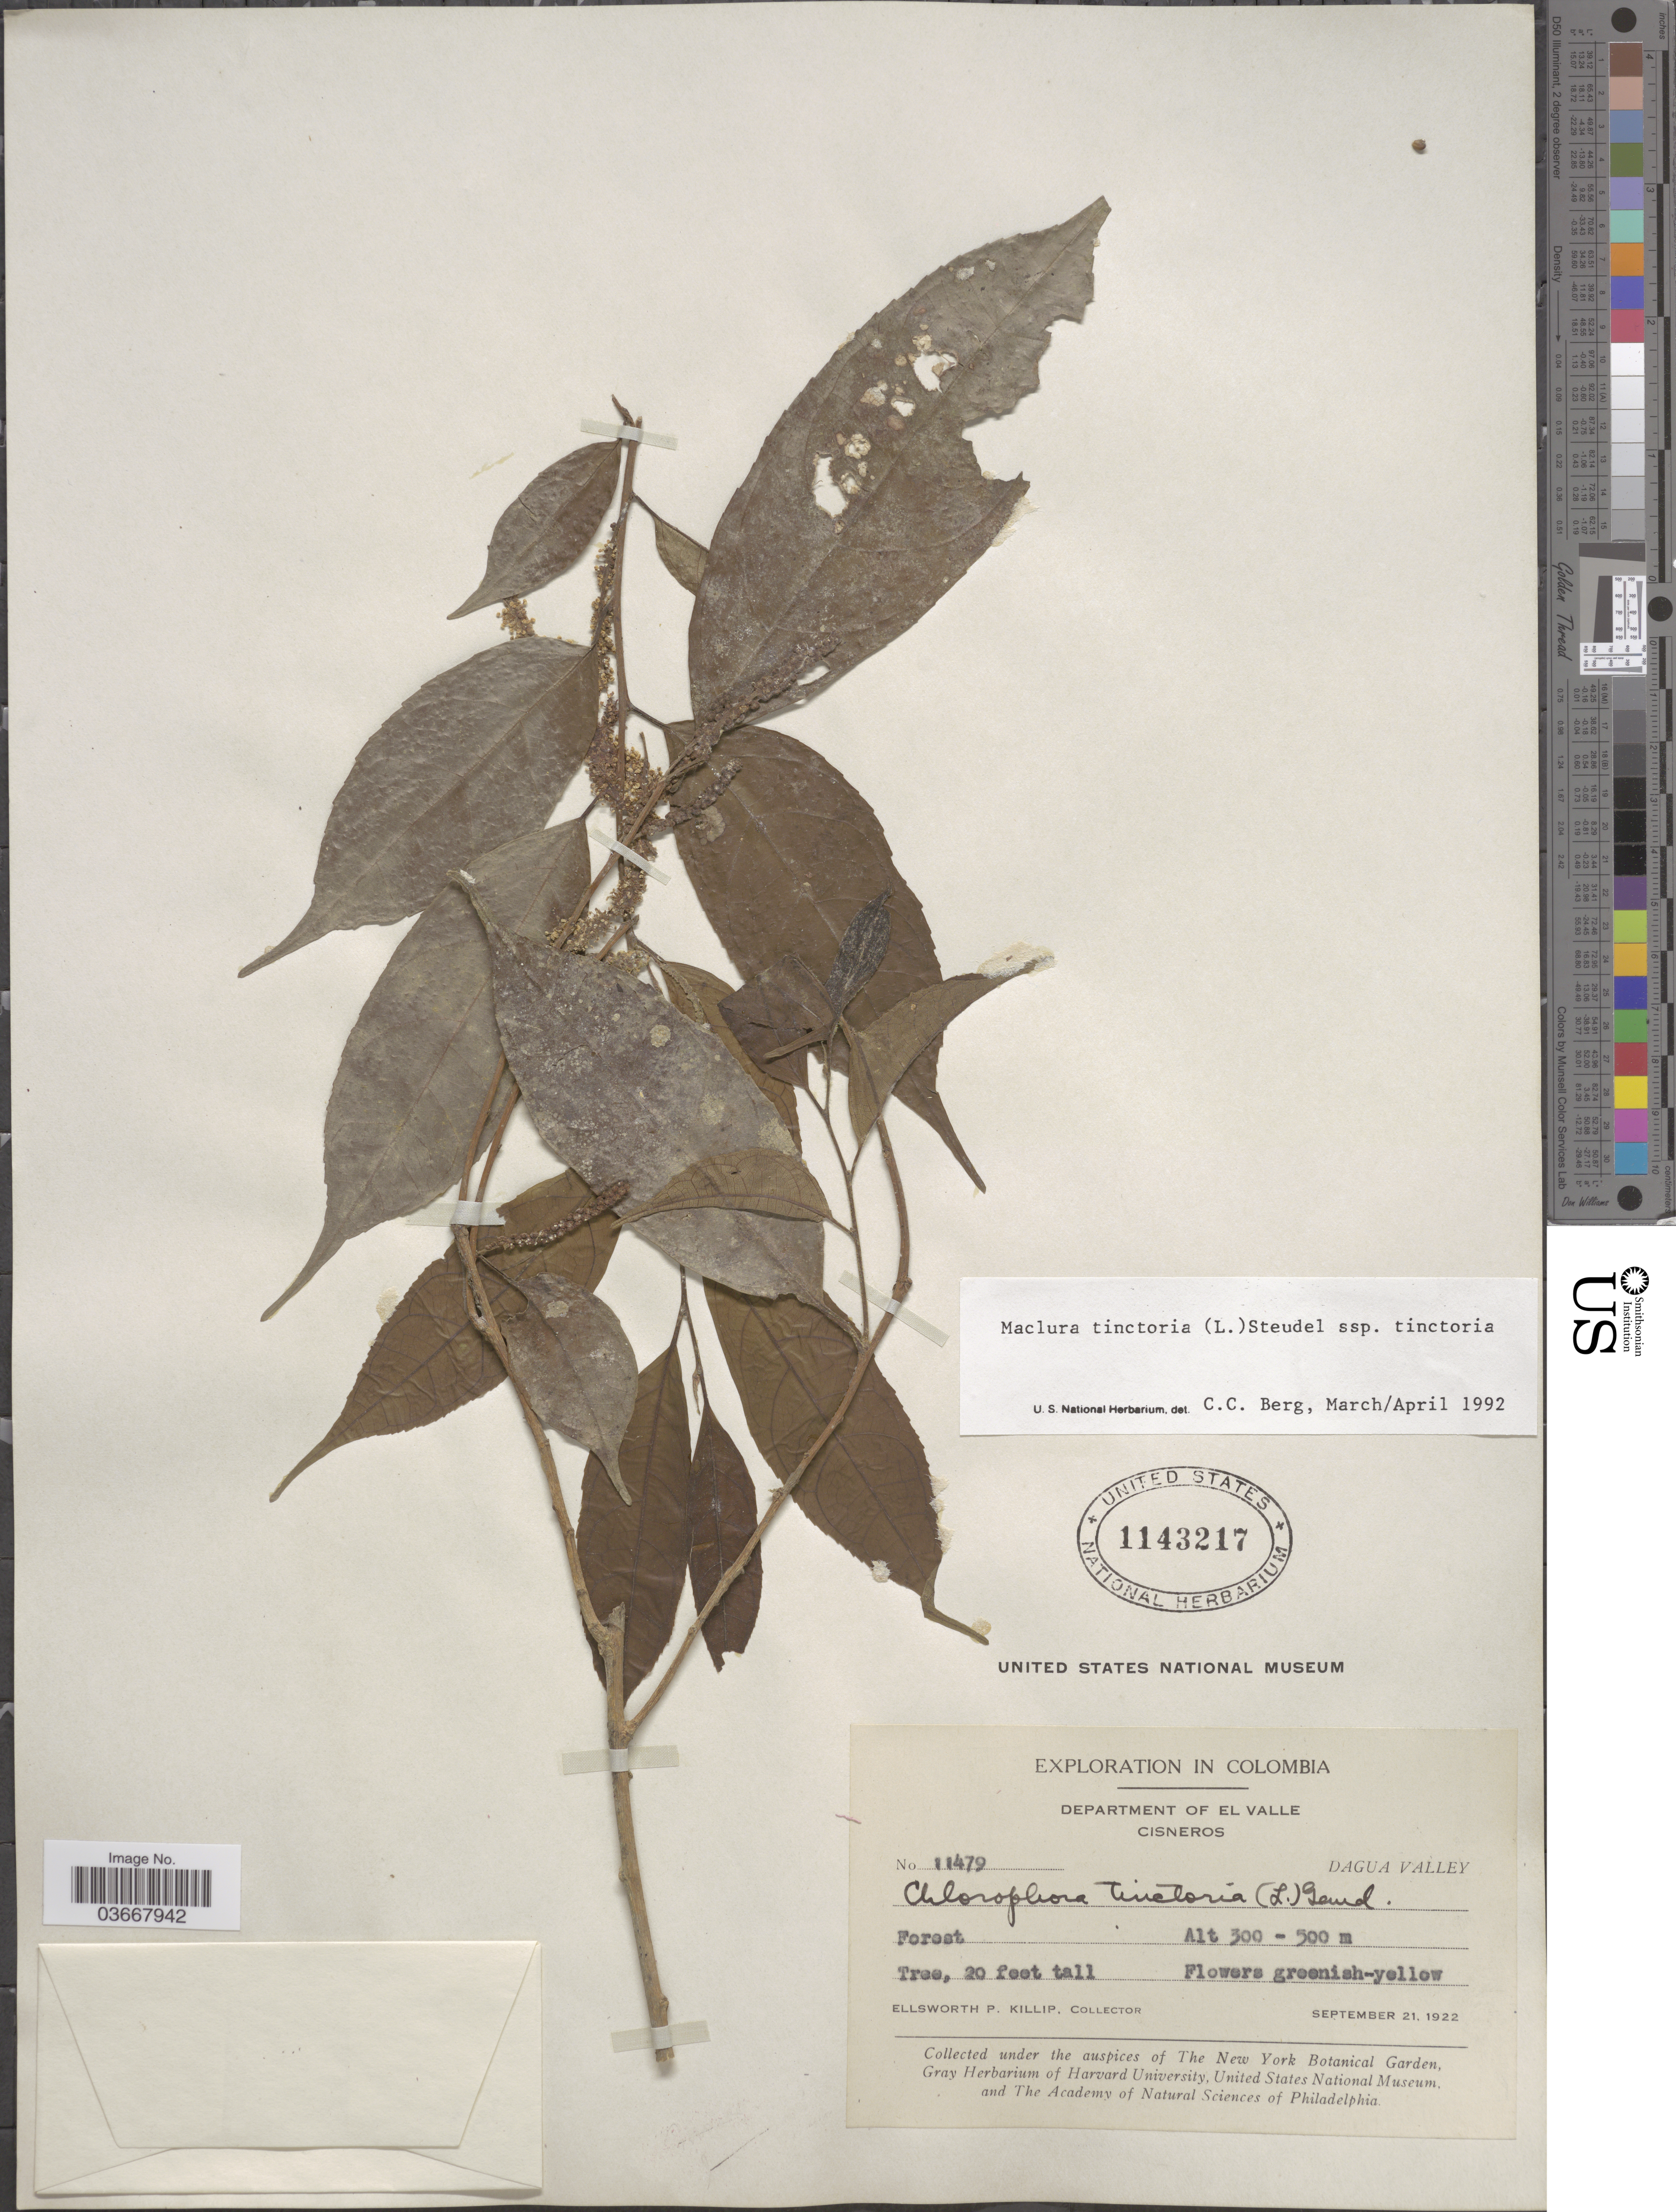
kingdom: Plantae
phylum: Tracheophyta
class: Magnoliopsida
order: Rosales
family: Moraceae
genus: Maclura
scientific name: Maclura tinctoria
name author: (L.) D. Don ex Steud.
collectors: E. P. Killip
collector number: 11479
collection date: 1922-09-21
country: Colombia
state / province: Valle del Cauca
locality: Department of El Valle. Cisneros. Dagua Valley.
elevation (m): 300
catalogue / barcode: US 1143217